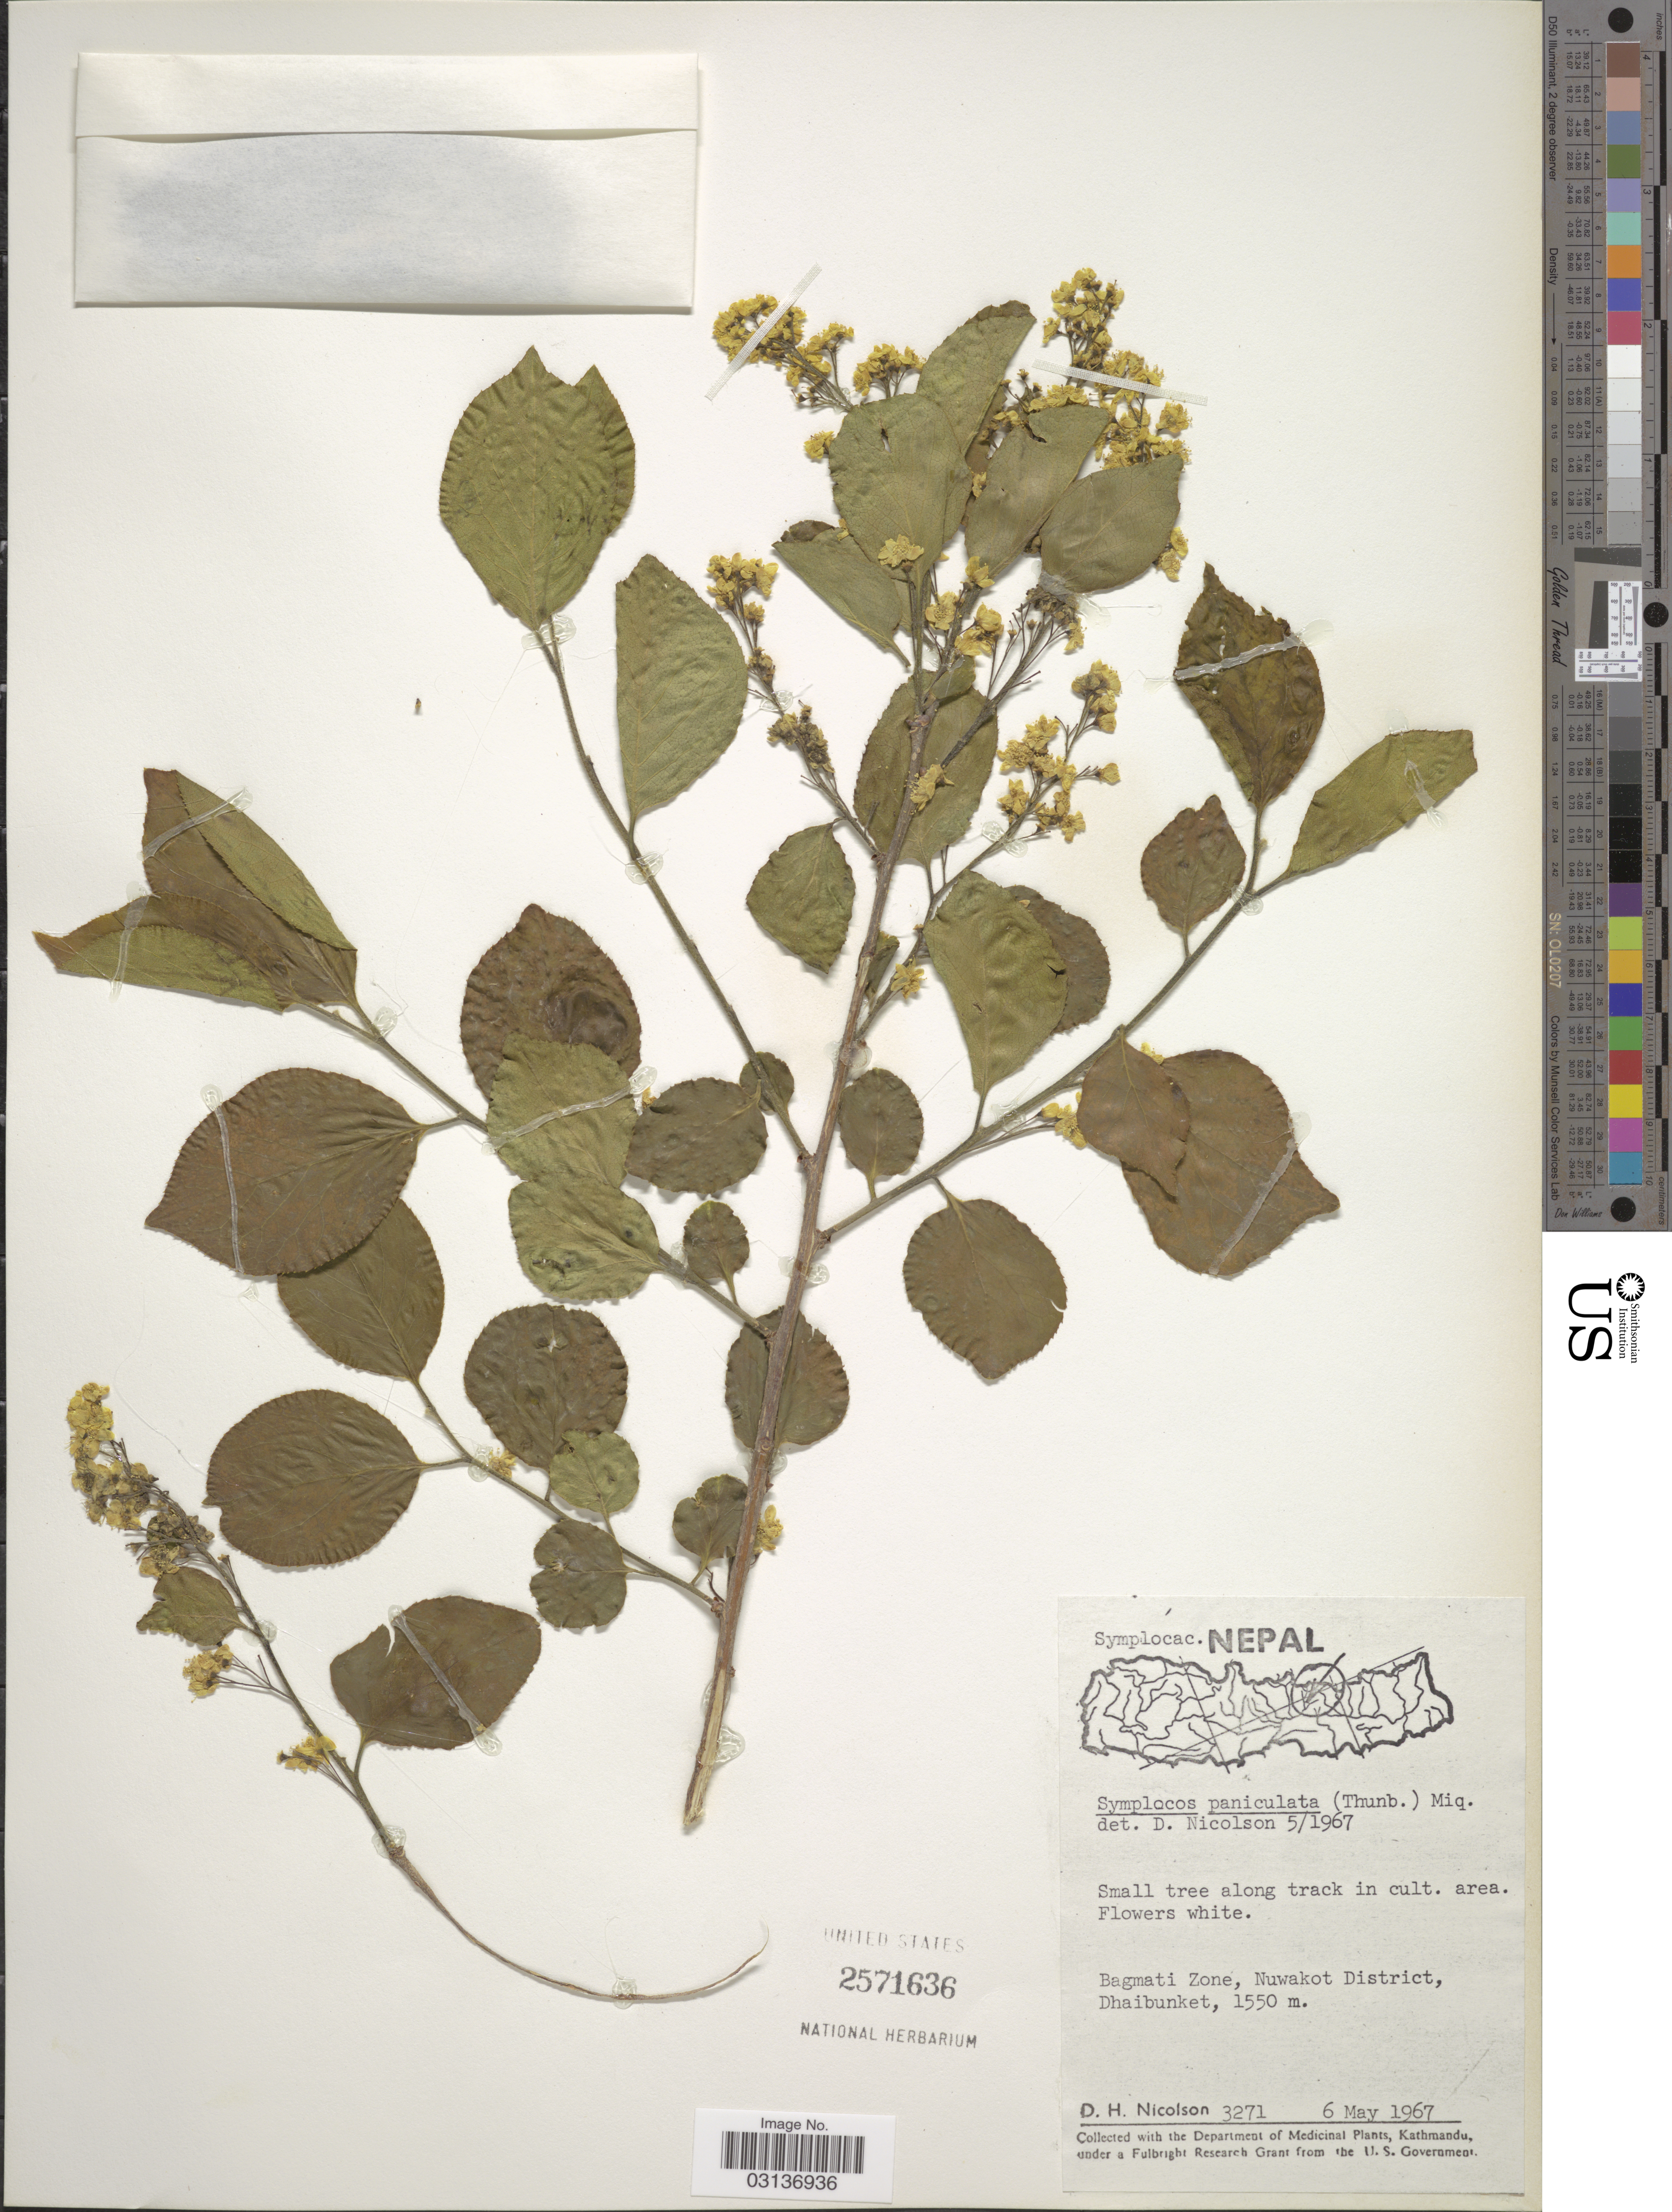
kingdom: Plantae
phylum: Tracheophyta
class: Magnoliopsida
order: Ericales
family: Symplocaceae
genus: Symplocos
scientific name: Symplocos paniculata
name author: Miq.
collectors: D. H. Nicolson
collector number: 3271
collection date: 1967-05-06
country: Nepal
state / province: Bagmati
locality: Small tree along track in cult. area. Bagmati Zone, Nuwakot District, Dhaibunket.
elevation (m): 1550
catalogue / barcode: US 2571636